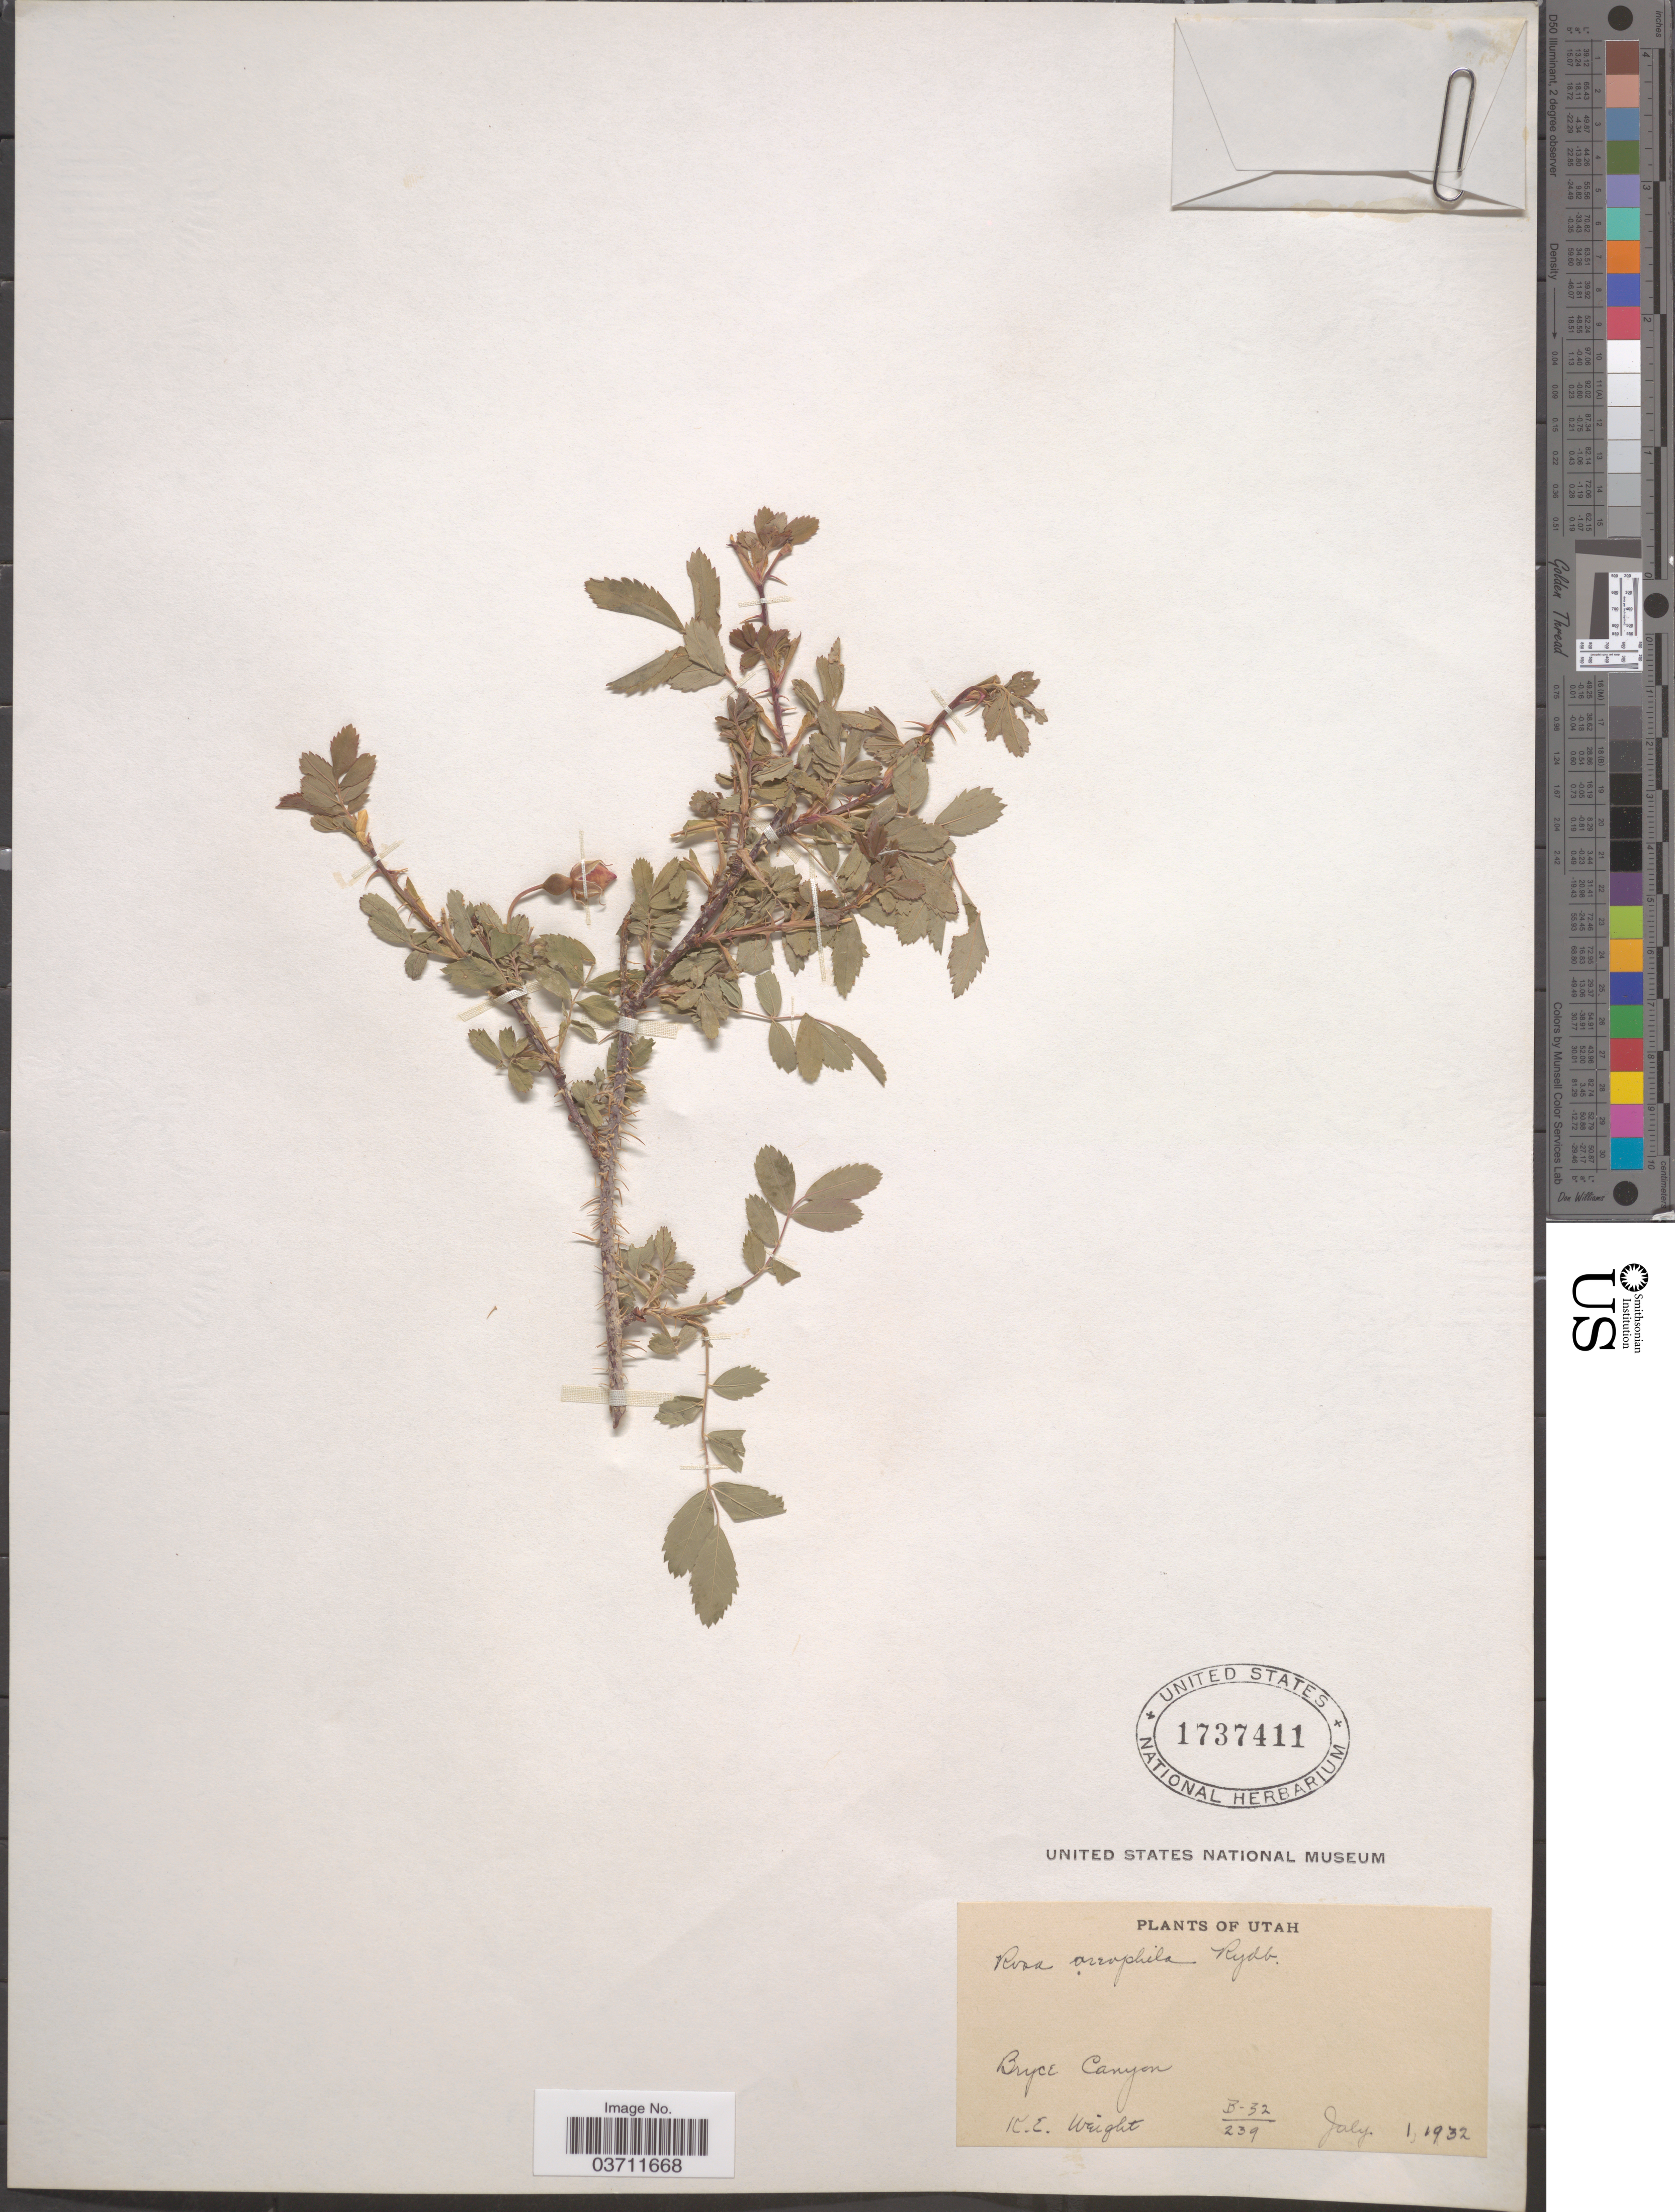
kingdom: Plantae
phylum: Tracheophyta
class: Magnoliopsida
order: Rosales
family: Rosaceae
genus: Rosa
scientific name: Rosa oreophila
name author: Rydb.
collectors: K. Weight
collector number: B-32/239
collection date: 1932-07-01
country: United States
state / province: Utah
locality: Bryce Canyon.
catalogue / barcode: US 1737411